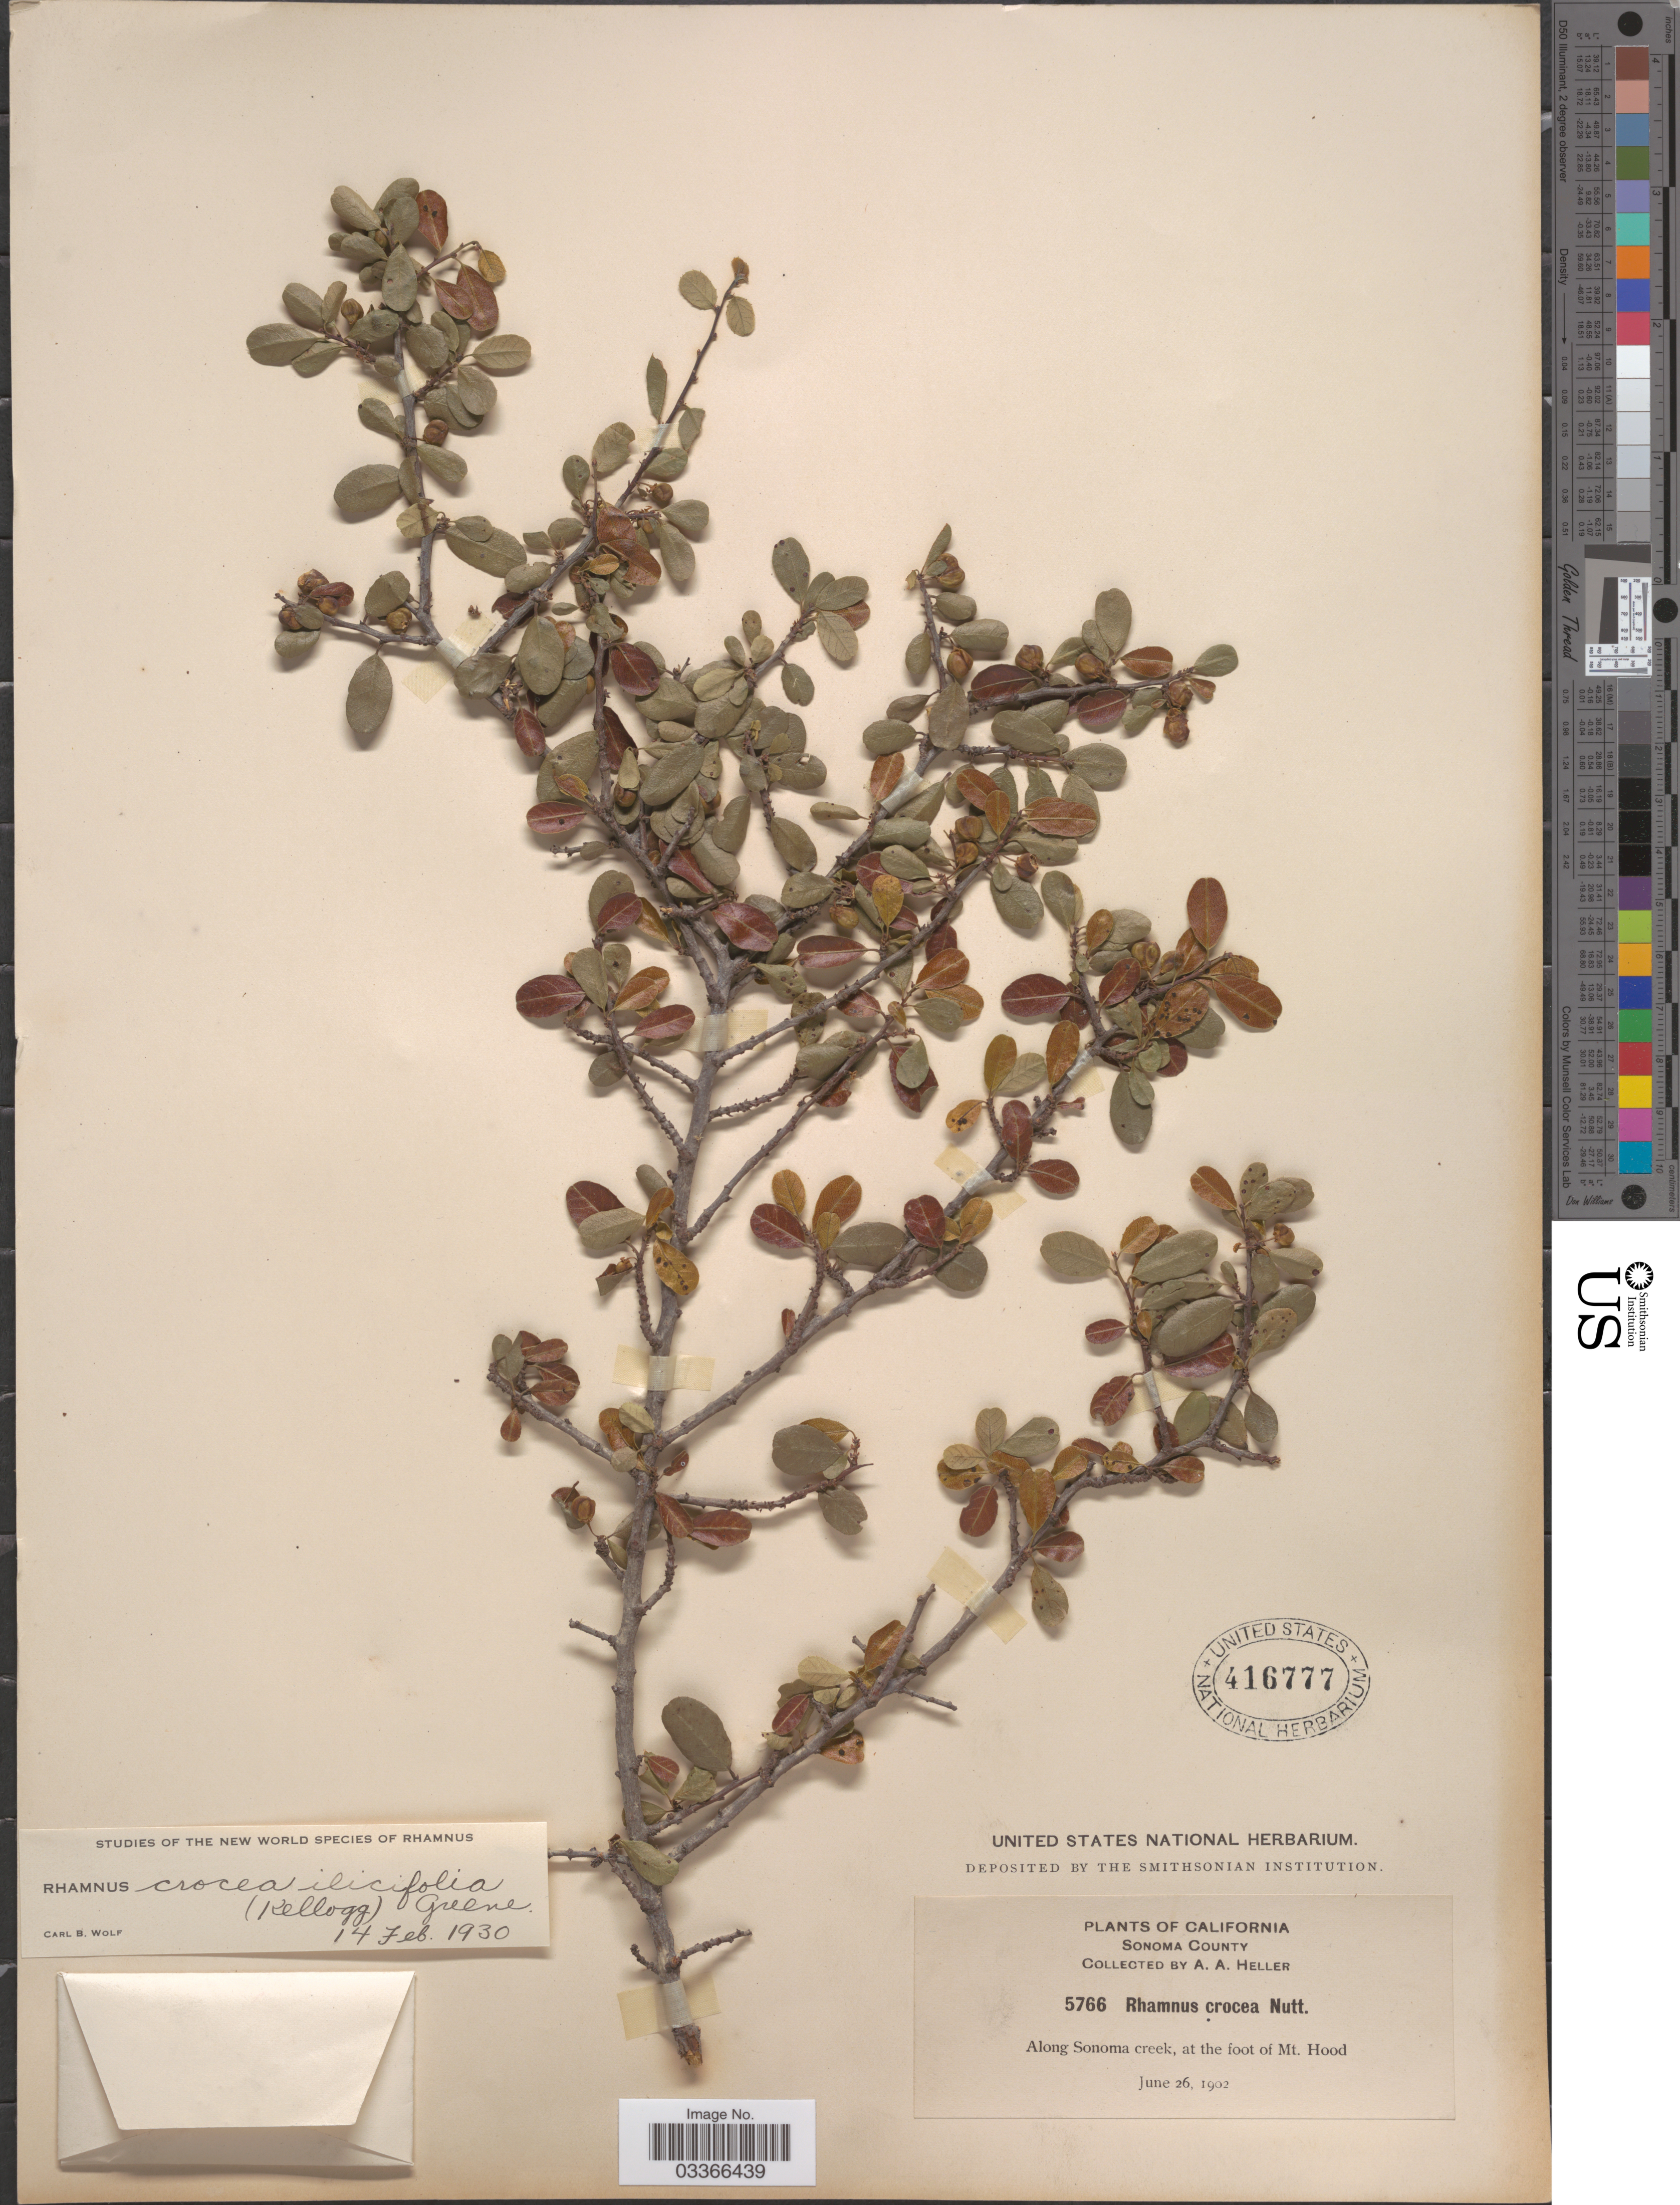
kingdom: Plantae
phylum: Tracheophyta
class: Magnoliopsida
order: Rosales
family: Rhamnaceae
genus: Rhamnus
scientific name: Rhamnus crocea var. ilicifolia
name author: (Kellogg) Greene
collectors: A. A. Heller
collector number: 5766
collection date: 1902-06-26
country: United States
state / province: California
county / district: Sonoma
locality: Sonoma County. Along Sonoma Creek, at the foot of Mt. Hood.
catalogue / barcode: US 416777